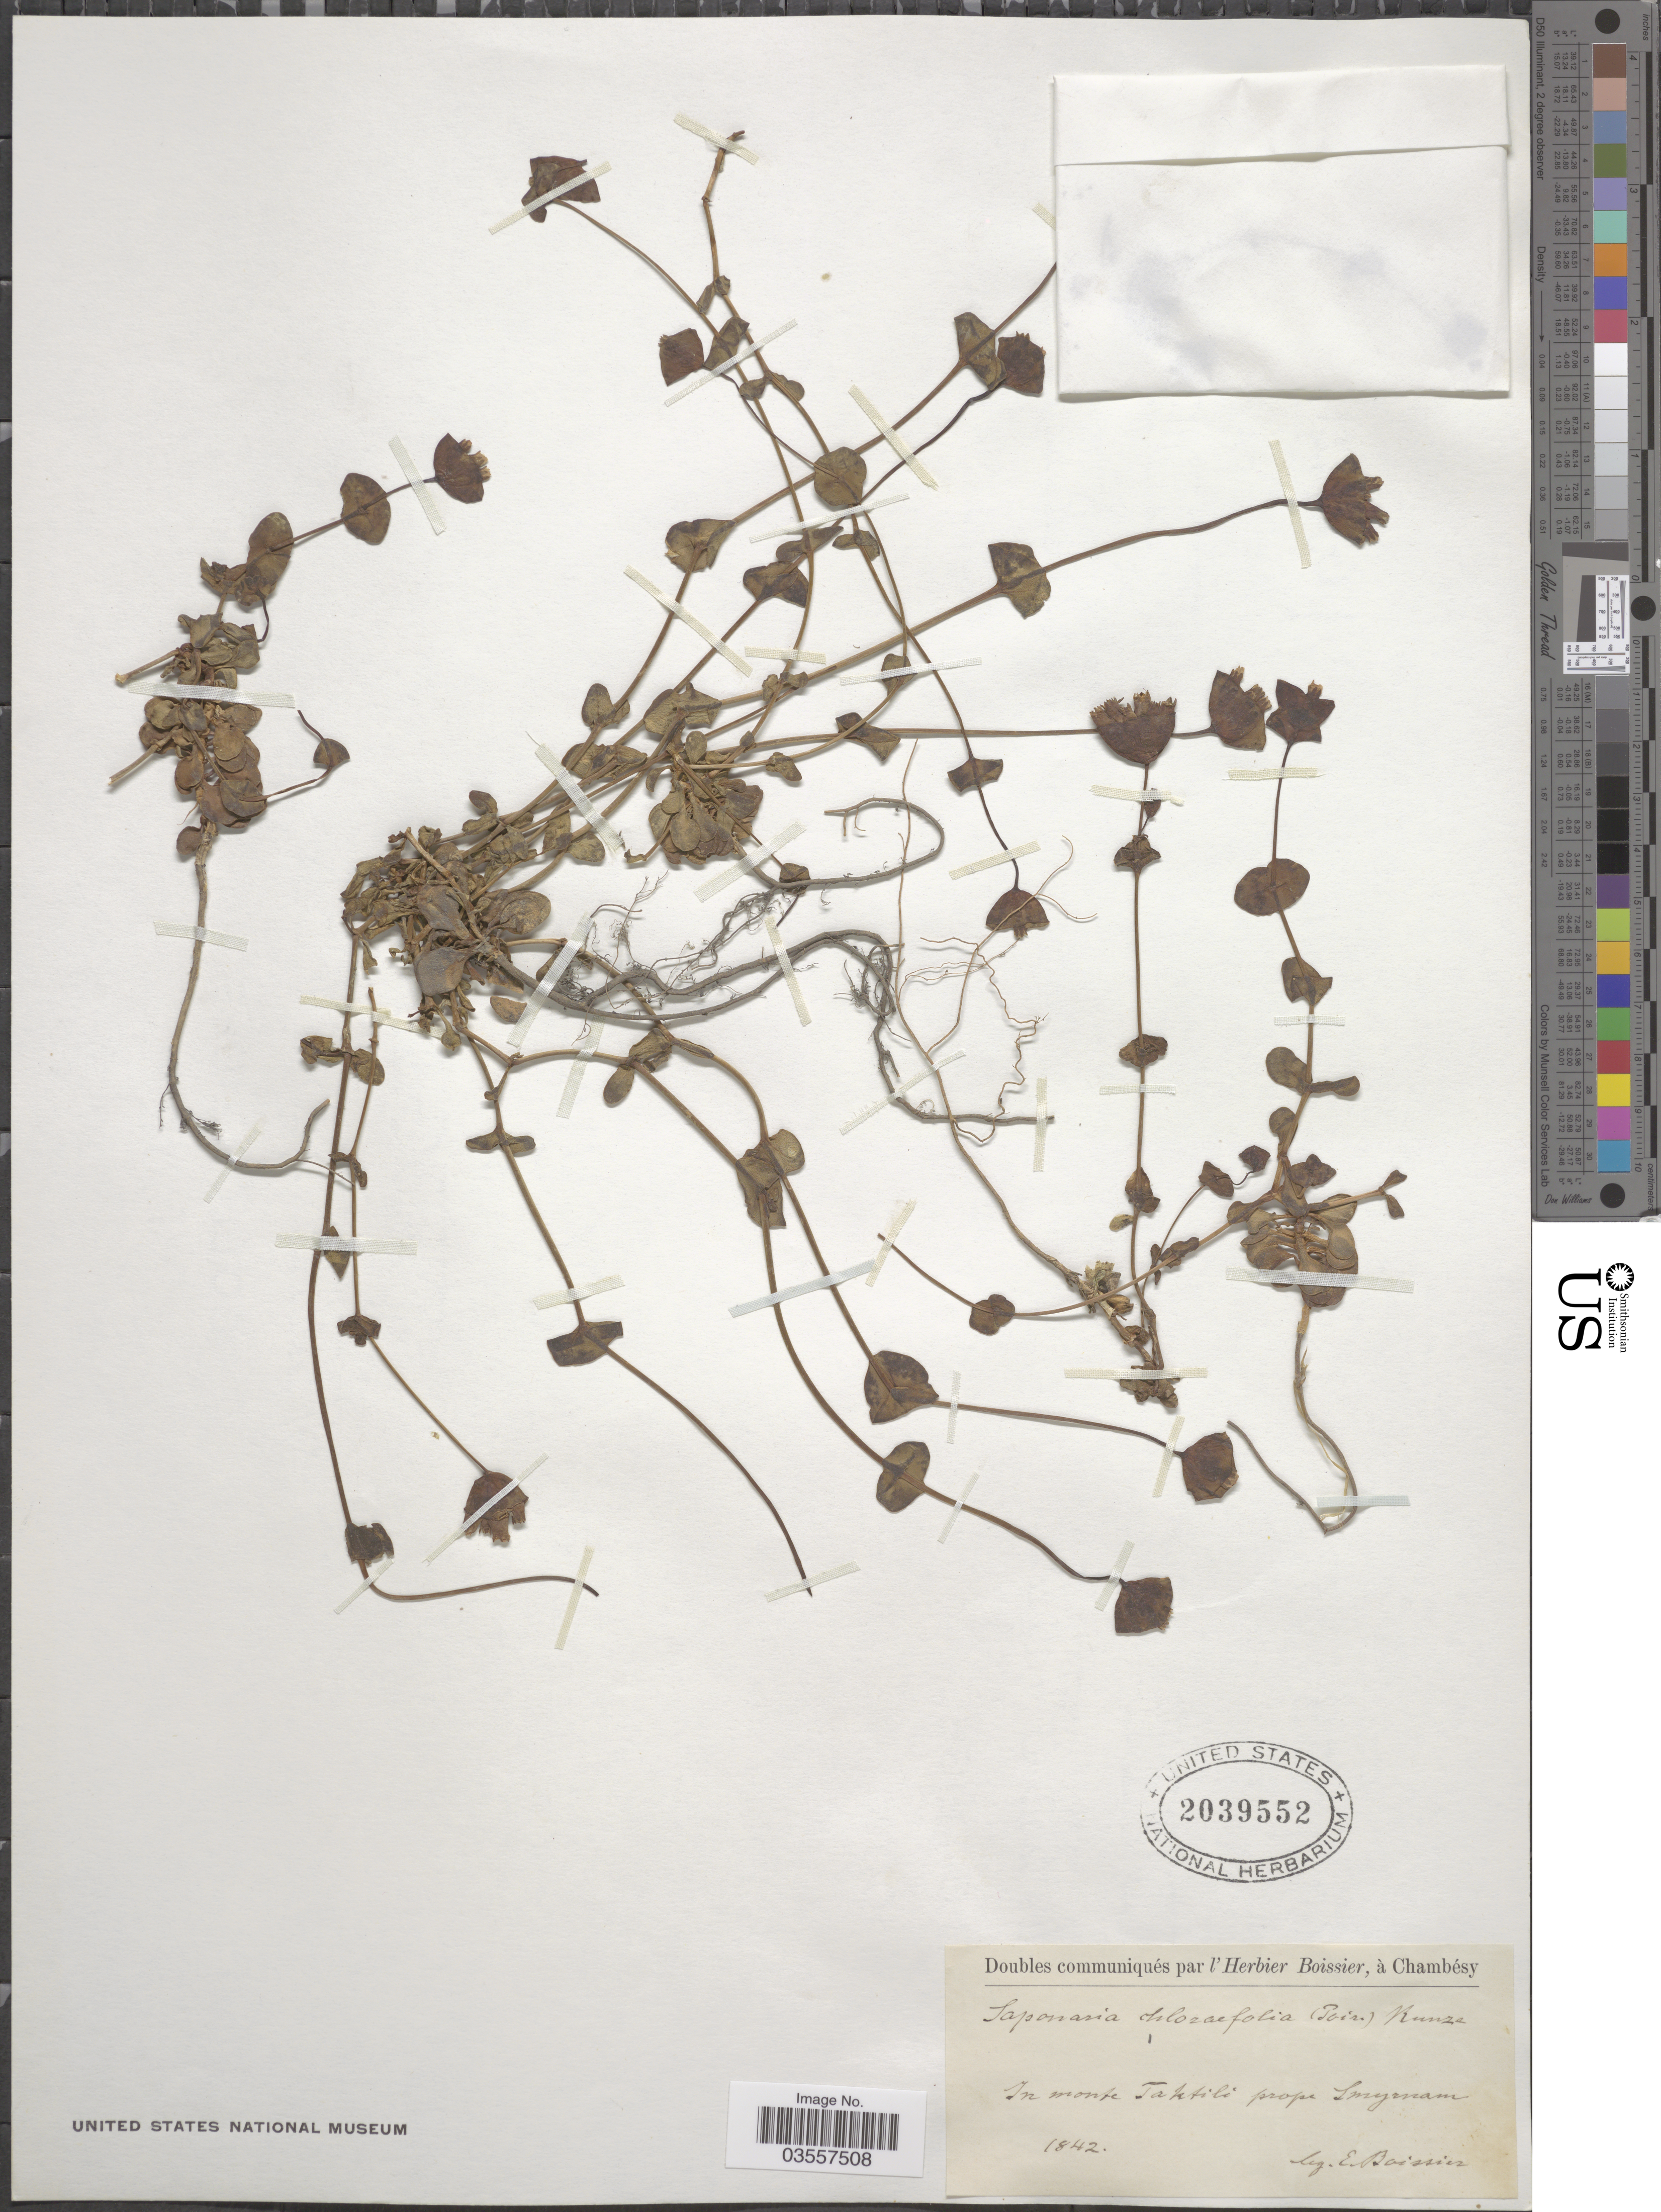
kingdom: Plantae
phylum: Tracheophyta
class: Magnoliopsida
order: Caryophyllales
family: Caryophyllaceae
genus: Cyathophylla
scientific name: Cyathophylla chlorifolia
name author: (Poir.) Bocquet & Strid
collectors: P. Boissier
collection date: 1842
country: Turkey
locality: In monte Taktili prope Smyrnam.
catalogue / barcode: US 2039552